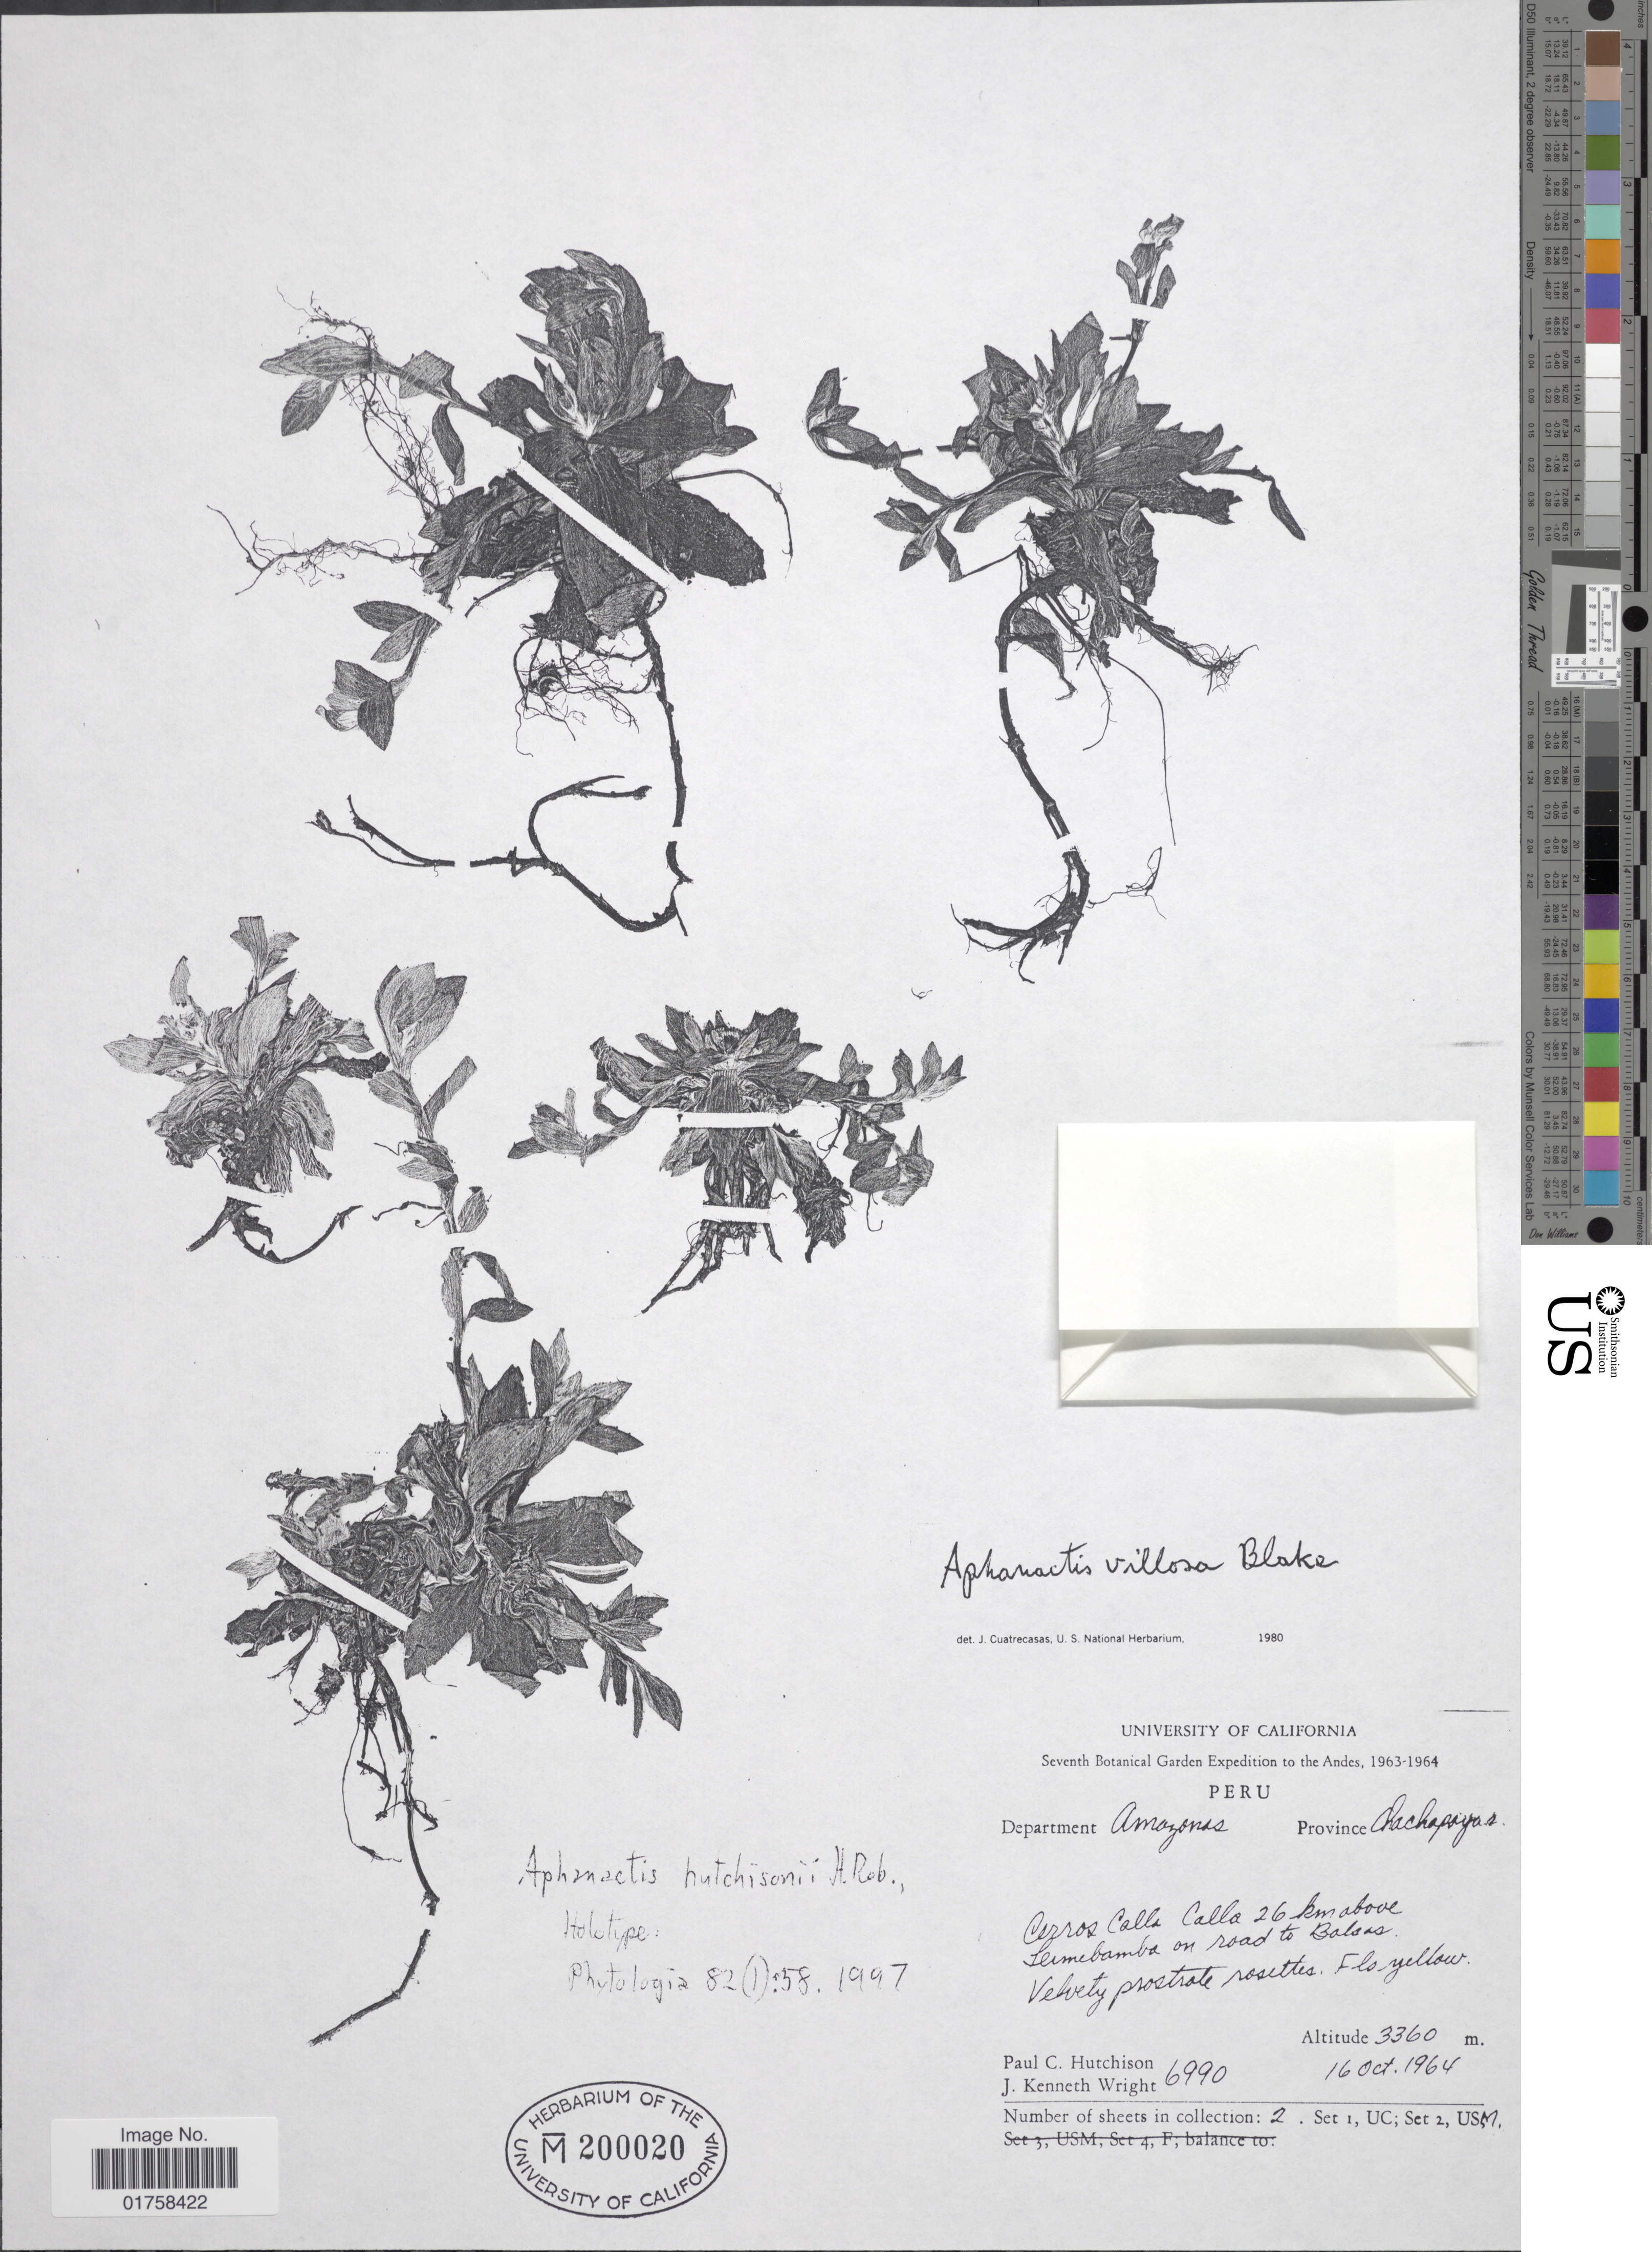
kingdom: Plantae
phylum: Tracheophyta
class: Magnoliopsida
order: Asterales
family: Asteraceae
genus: Aphanactis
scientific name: Aphanactis hutchisoni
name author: H. Rob.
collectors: P. C. Hutchison & J. K. Wright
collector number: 6990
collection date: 1964-10-16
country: Peru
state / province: Amazonas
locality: Cerros Calla Calla 26 km. above Leimebamba on road to Balsas, Province Chachapoyas, Department Amazonas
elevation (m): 3360